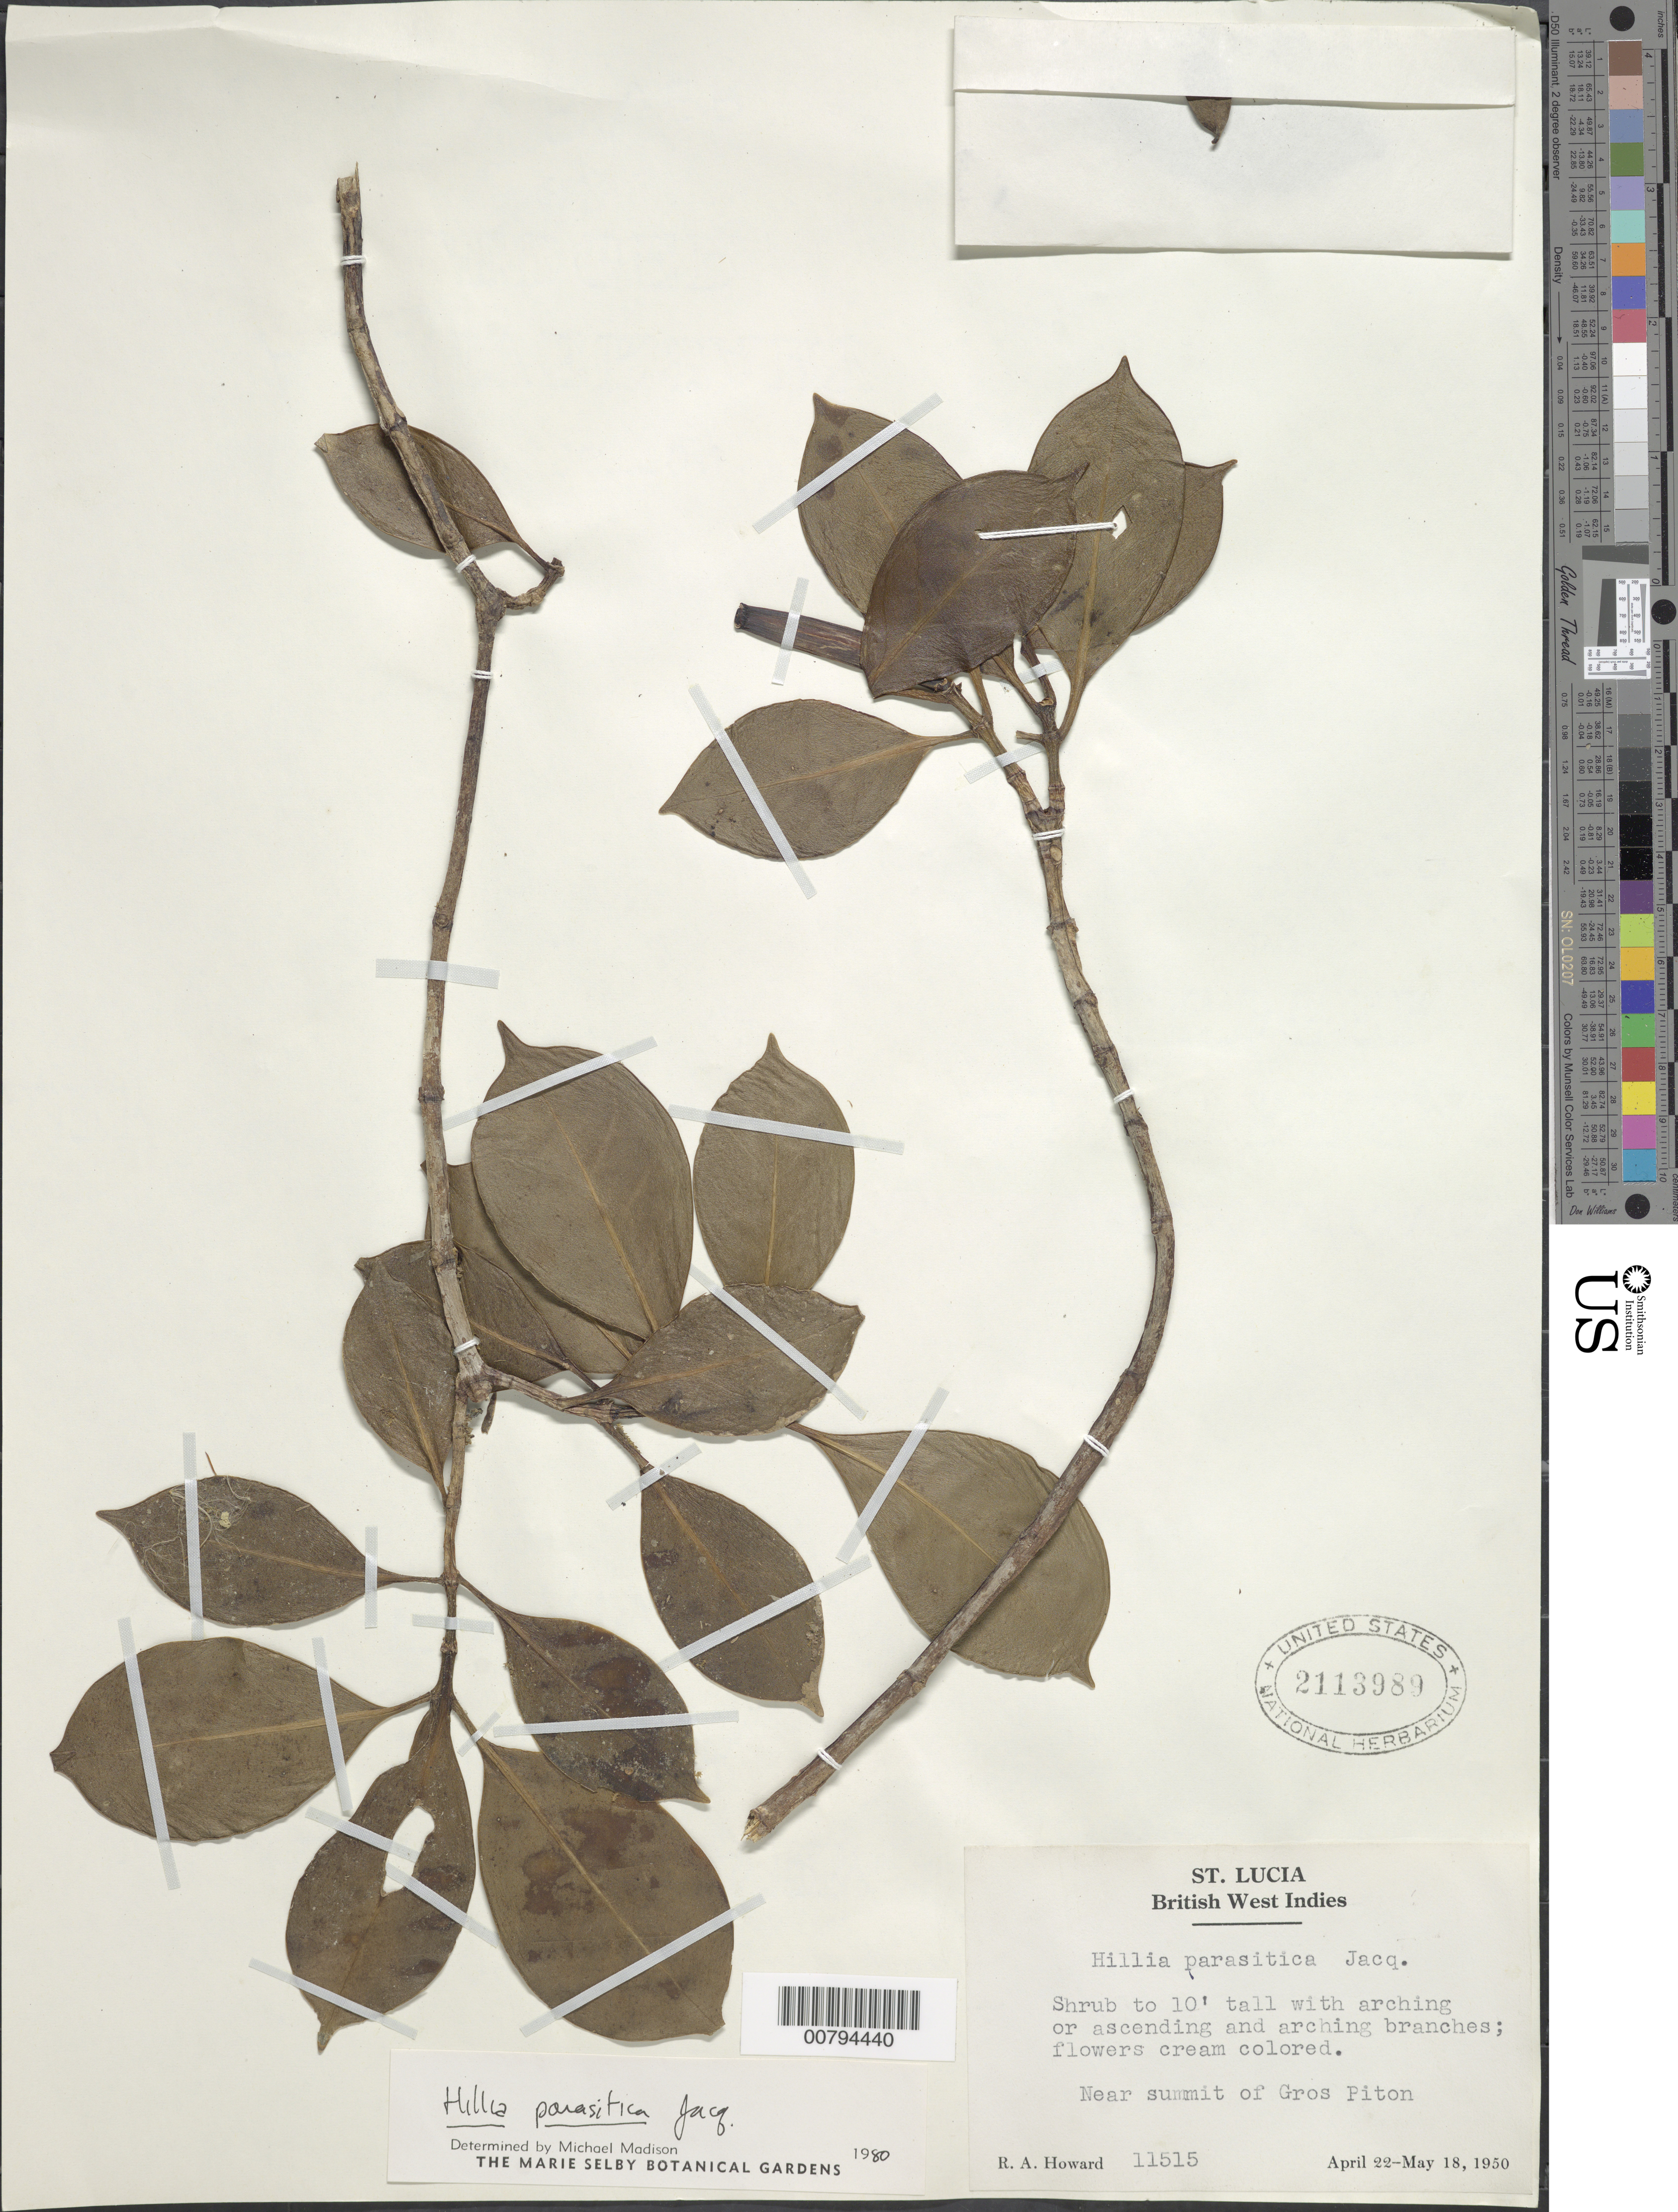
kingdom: Plantae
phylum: Tracheophyta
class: Magnoliopsida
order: Gentianales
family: Rubiaceae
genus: Hillia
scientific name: Hillia parasitica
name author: Jacq.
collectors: E. S. Howard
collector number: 11515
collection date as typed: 22 Apr 1950 to 18 May 1950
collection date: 1950-04-22/1950-05-18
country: St. Lucia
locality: Near summit of Gros Piton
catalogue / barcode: US 2113989